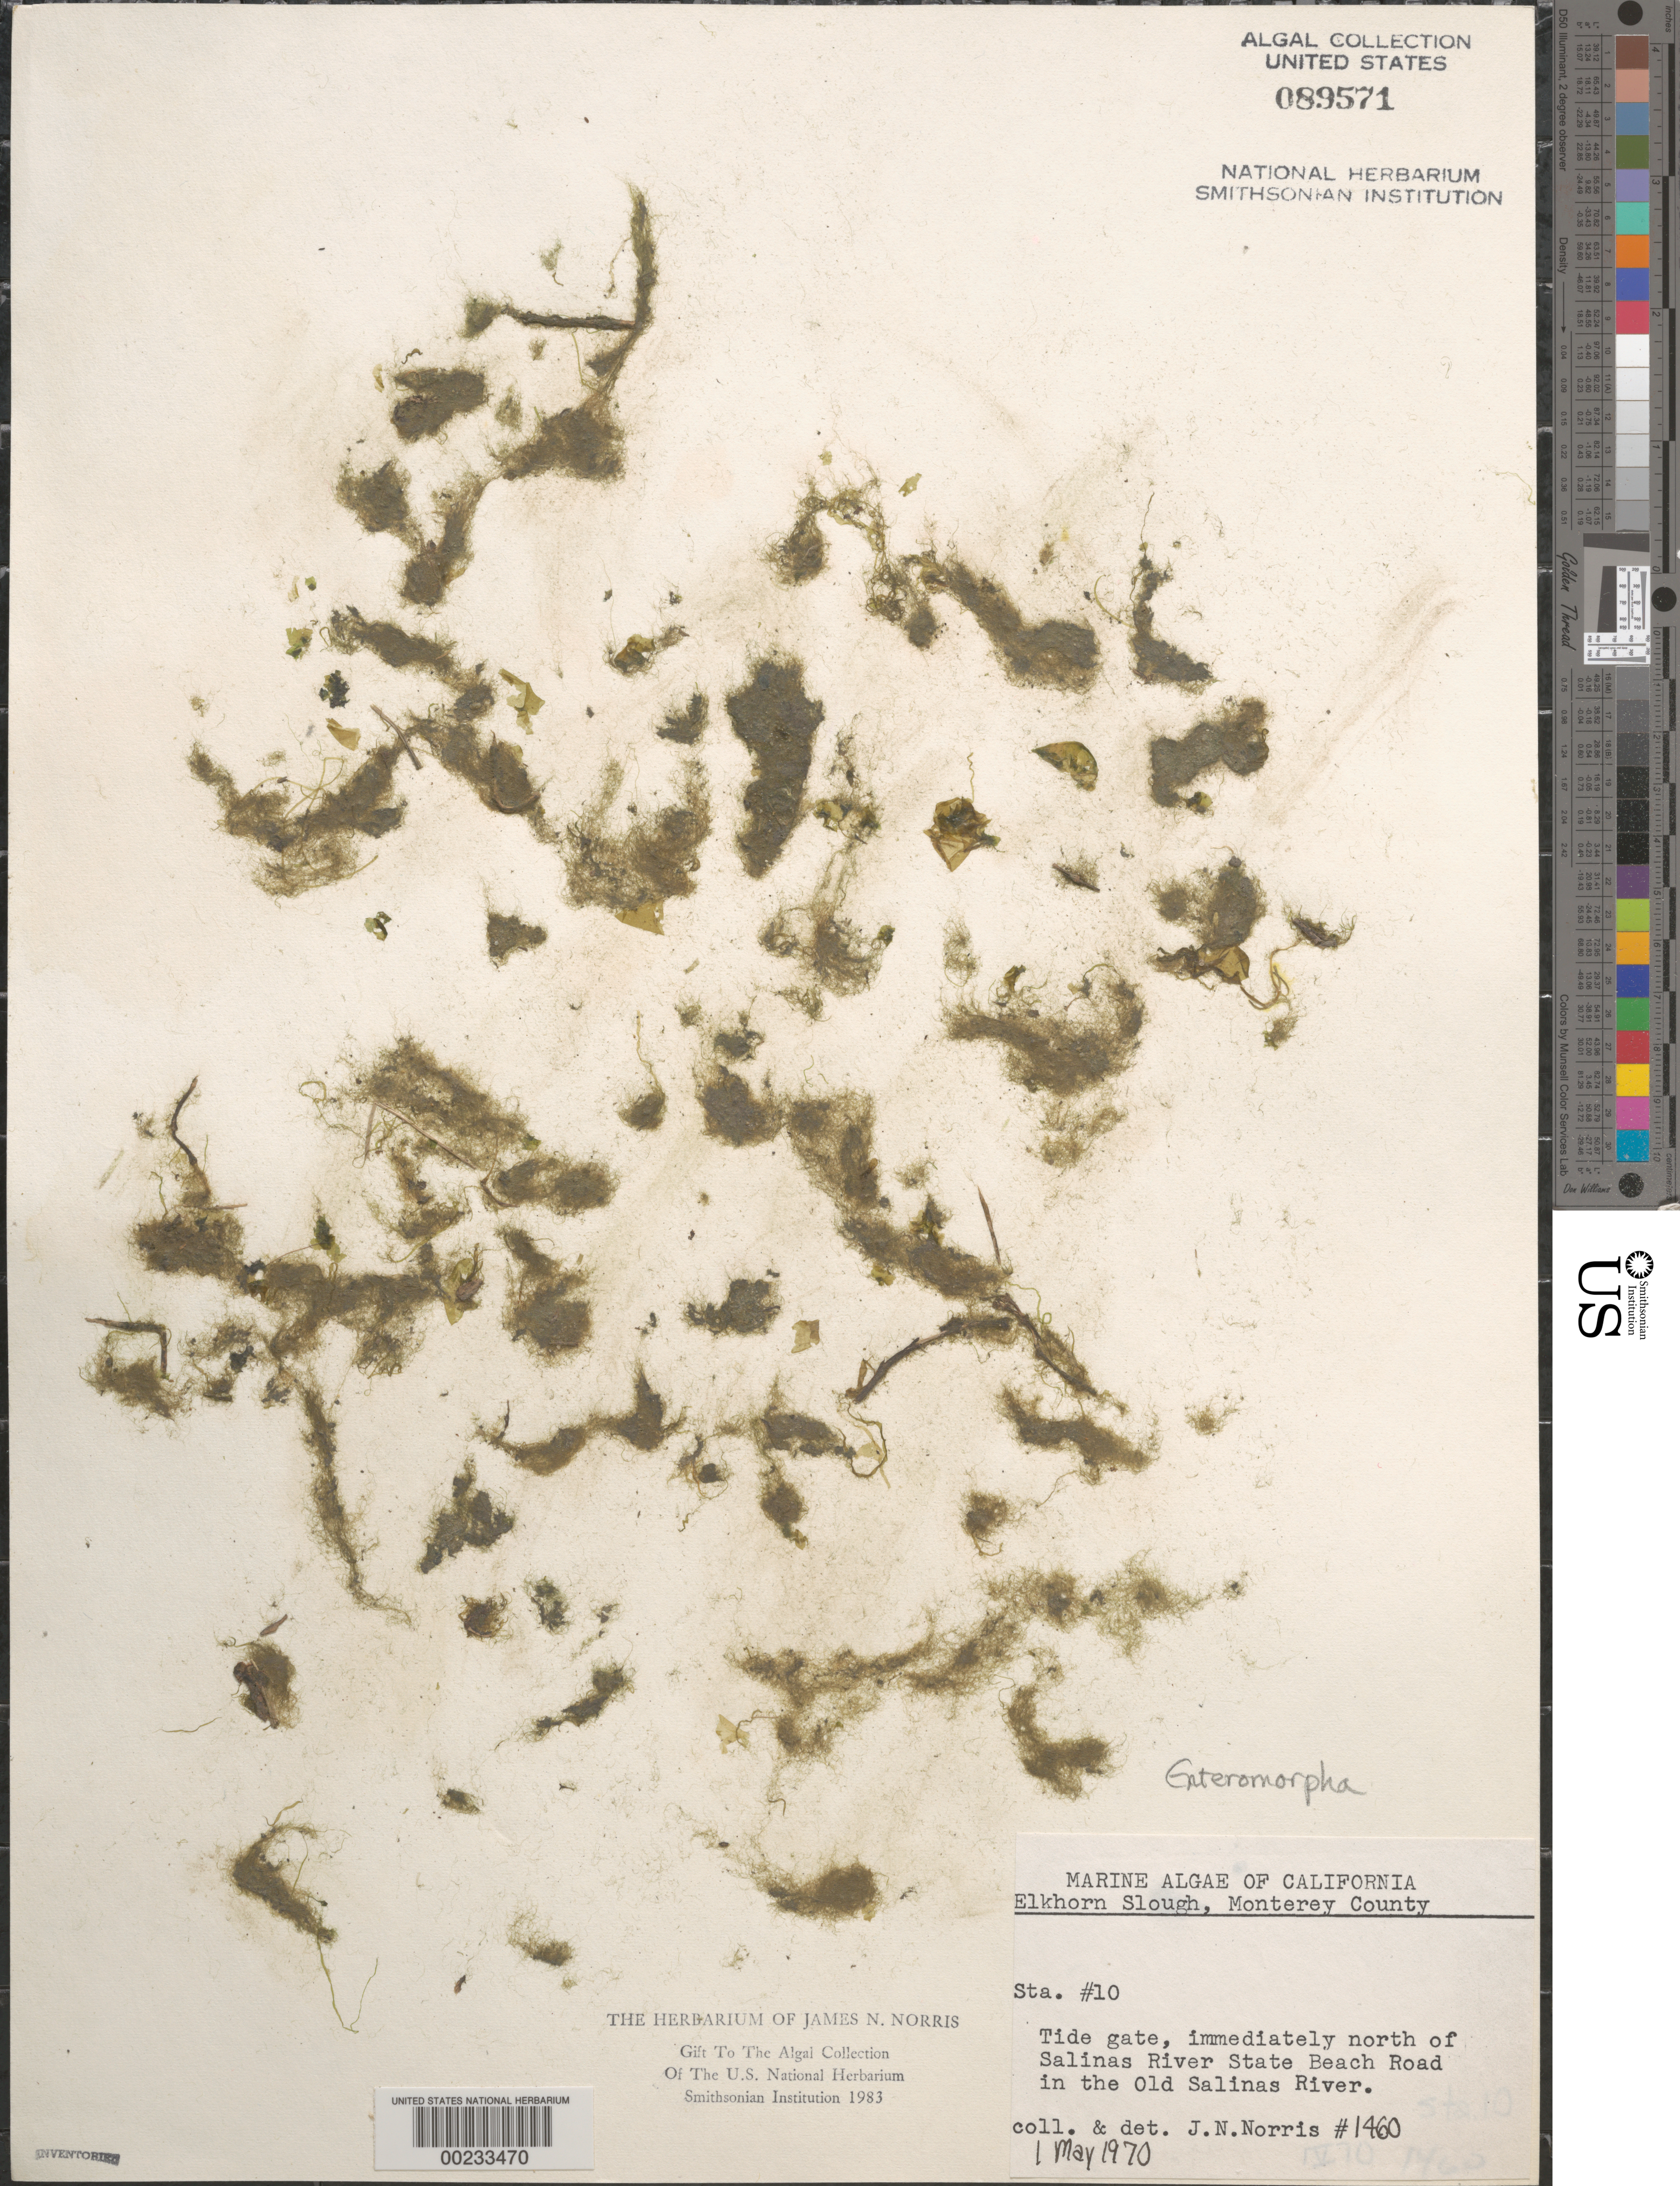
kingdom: Plantae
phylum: Chlorophyta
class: Ulvophyceae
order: Ulvales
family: Ulvaceae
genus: Ulva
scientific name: Ulva sp.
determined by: Algae name updating Project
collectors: J. N. Norris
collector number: JN-1460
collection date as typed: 01 May 1970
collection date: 1970-05-01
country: United States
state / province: California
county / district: Monterey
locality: Old Salinas River, Elkhorn Slough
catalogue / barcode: US 89571